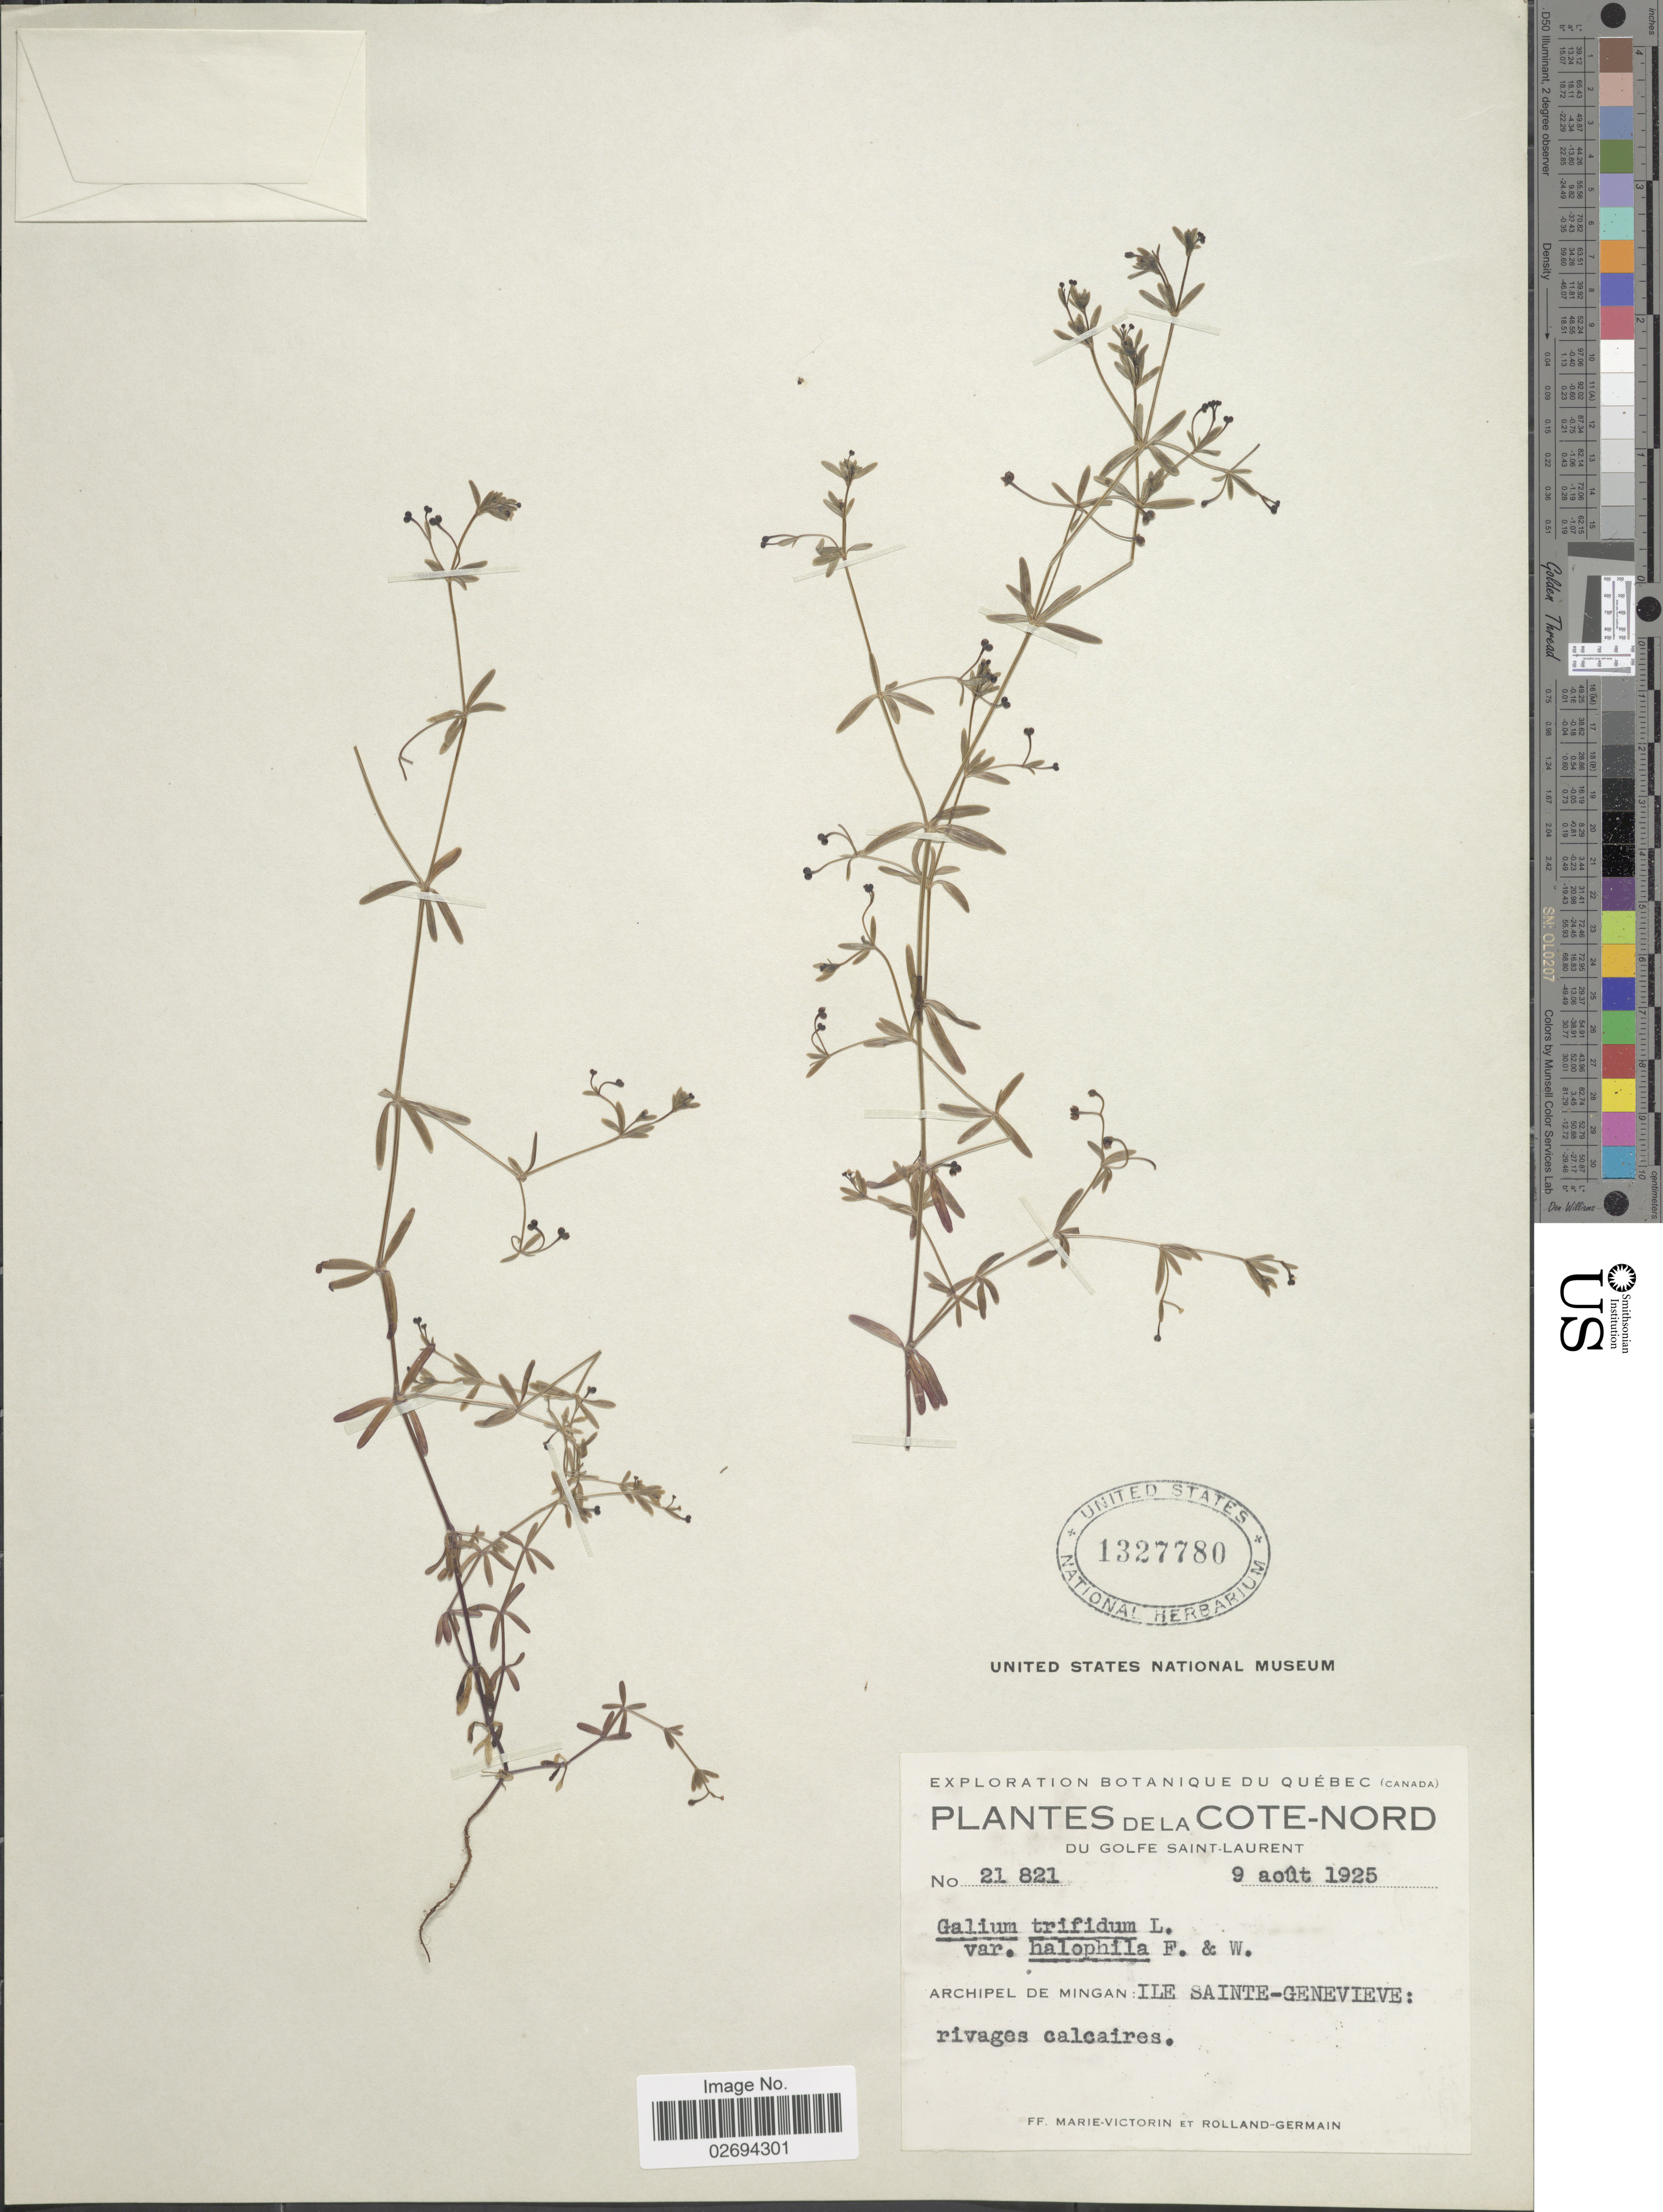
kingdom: Plantae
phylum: Tracheophyta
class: Magnoliopsida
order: Gentianales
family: Rubiaceae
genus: Galium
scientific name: Galium trifidum var. halophilum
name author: Fernald & Wiegand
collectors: F. Marie-Victorin & Rolland-Germain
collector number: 21821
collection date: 1925-08-09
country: Canada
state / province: Quebec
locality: Cote-Nord. Du Golfe Saint-Laurent. Archipel de Mingan: Ile Sainte-Genevieve: rivages calcaires.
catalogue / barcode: US 1327780